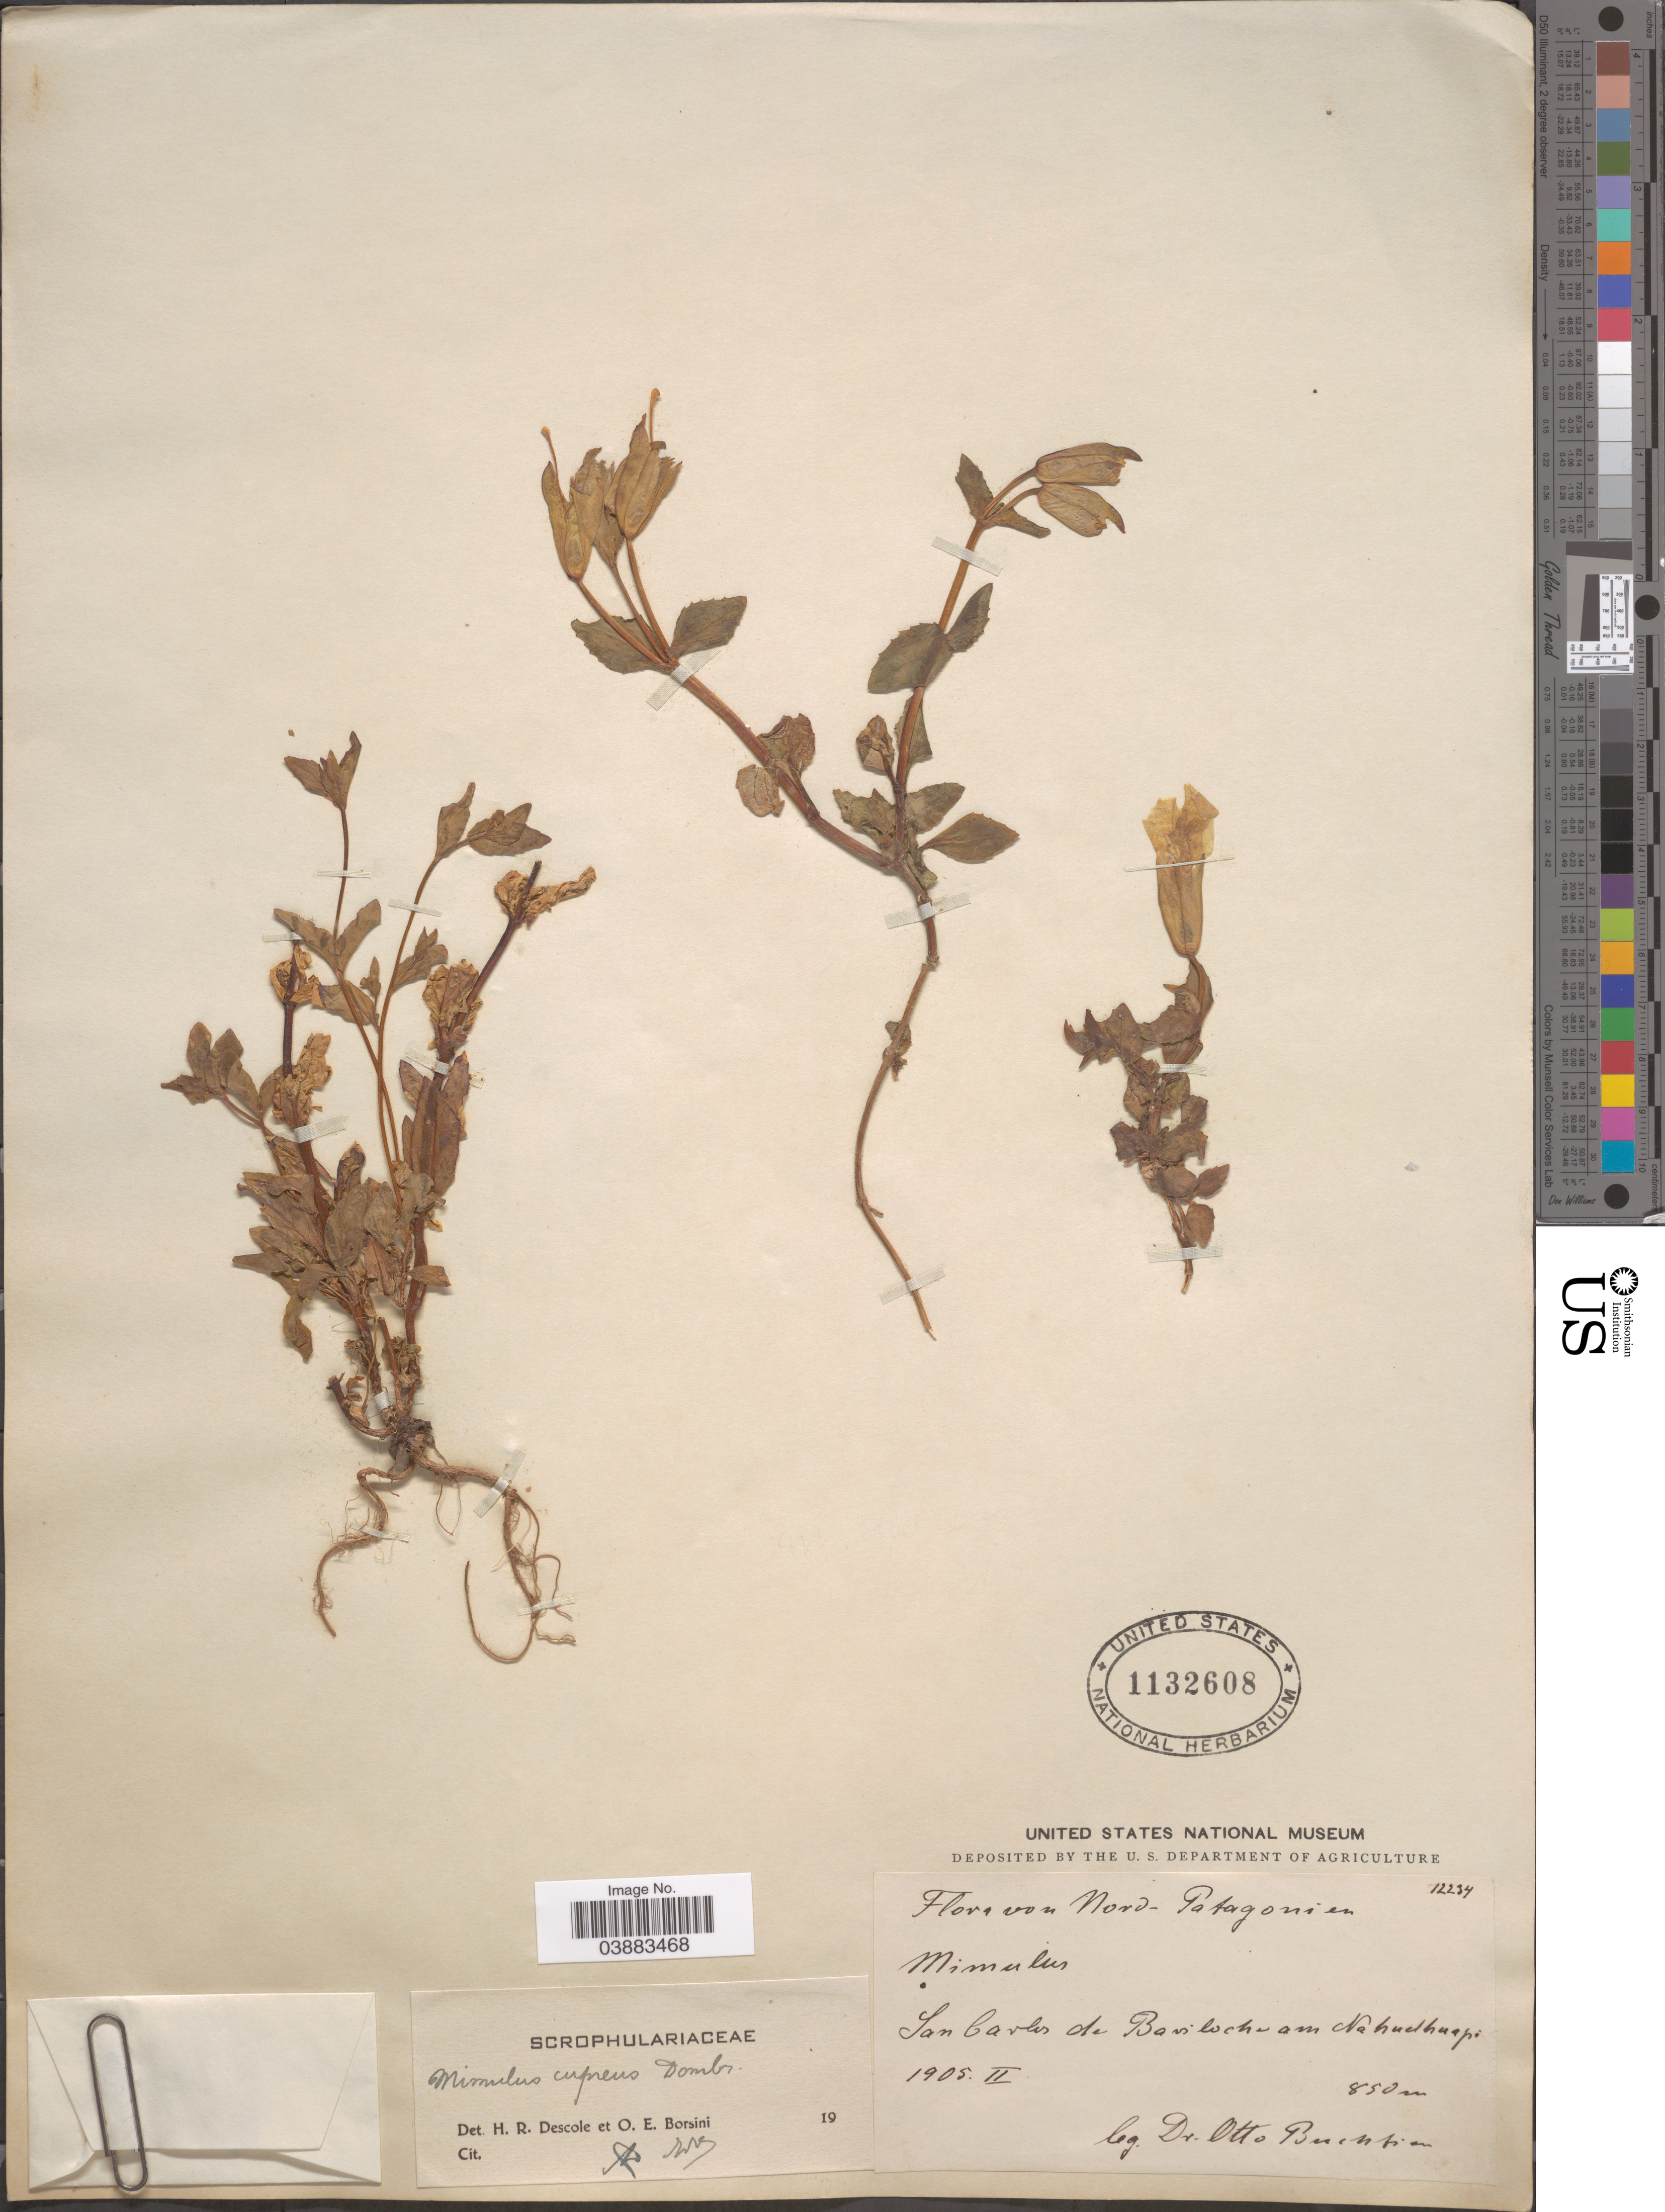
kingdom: Plantae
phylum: Tracheophyta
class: Magnoliopsida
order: Lamiales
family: Phrymaceae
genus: Mimulus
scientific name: Mimulus cupreus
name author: Dombrain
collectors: O. Buchtien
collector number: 12234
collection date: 1905-02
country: Argentina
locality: Nord-Patagonien. San Carlos de Bariloche am Nahuelhuapi.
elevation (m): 850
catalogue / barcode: US 1132608